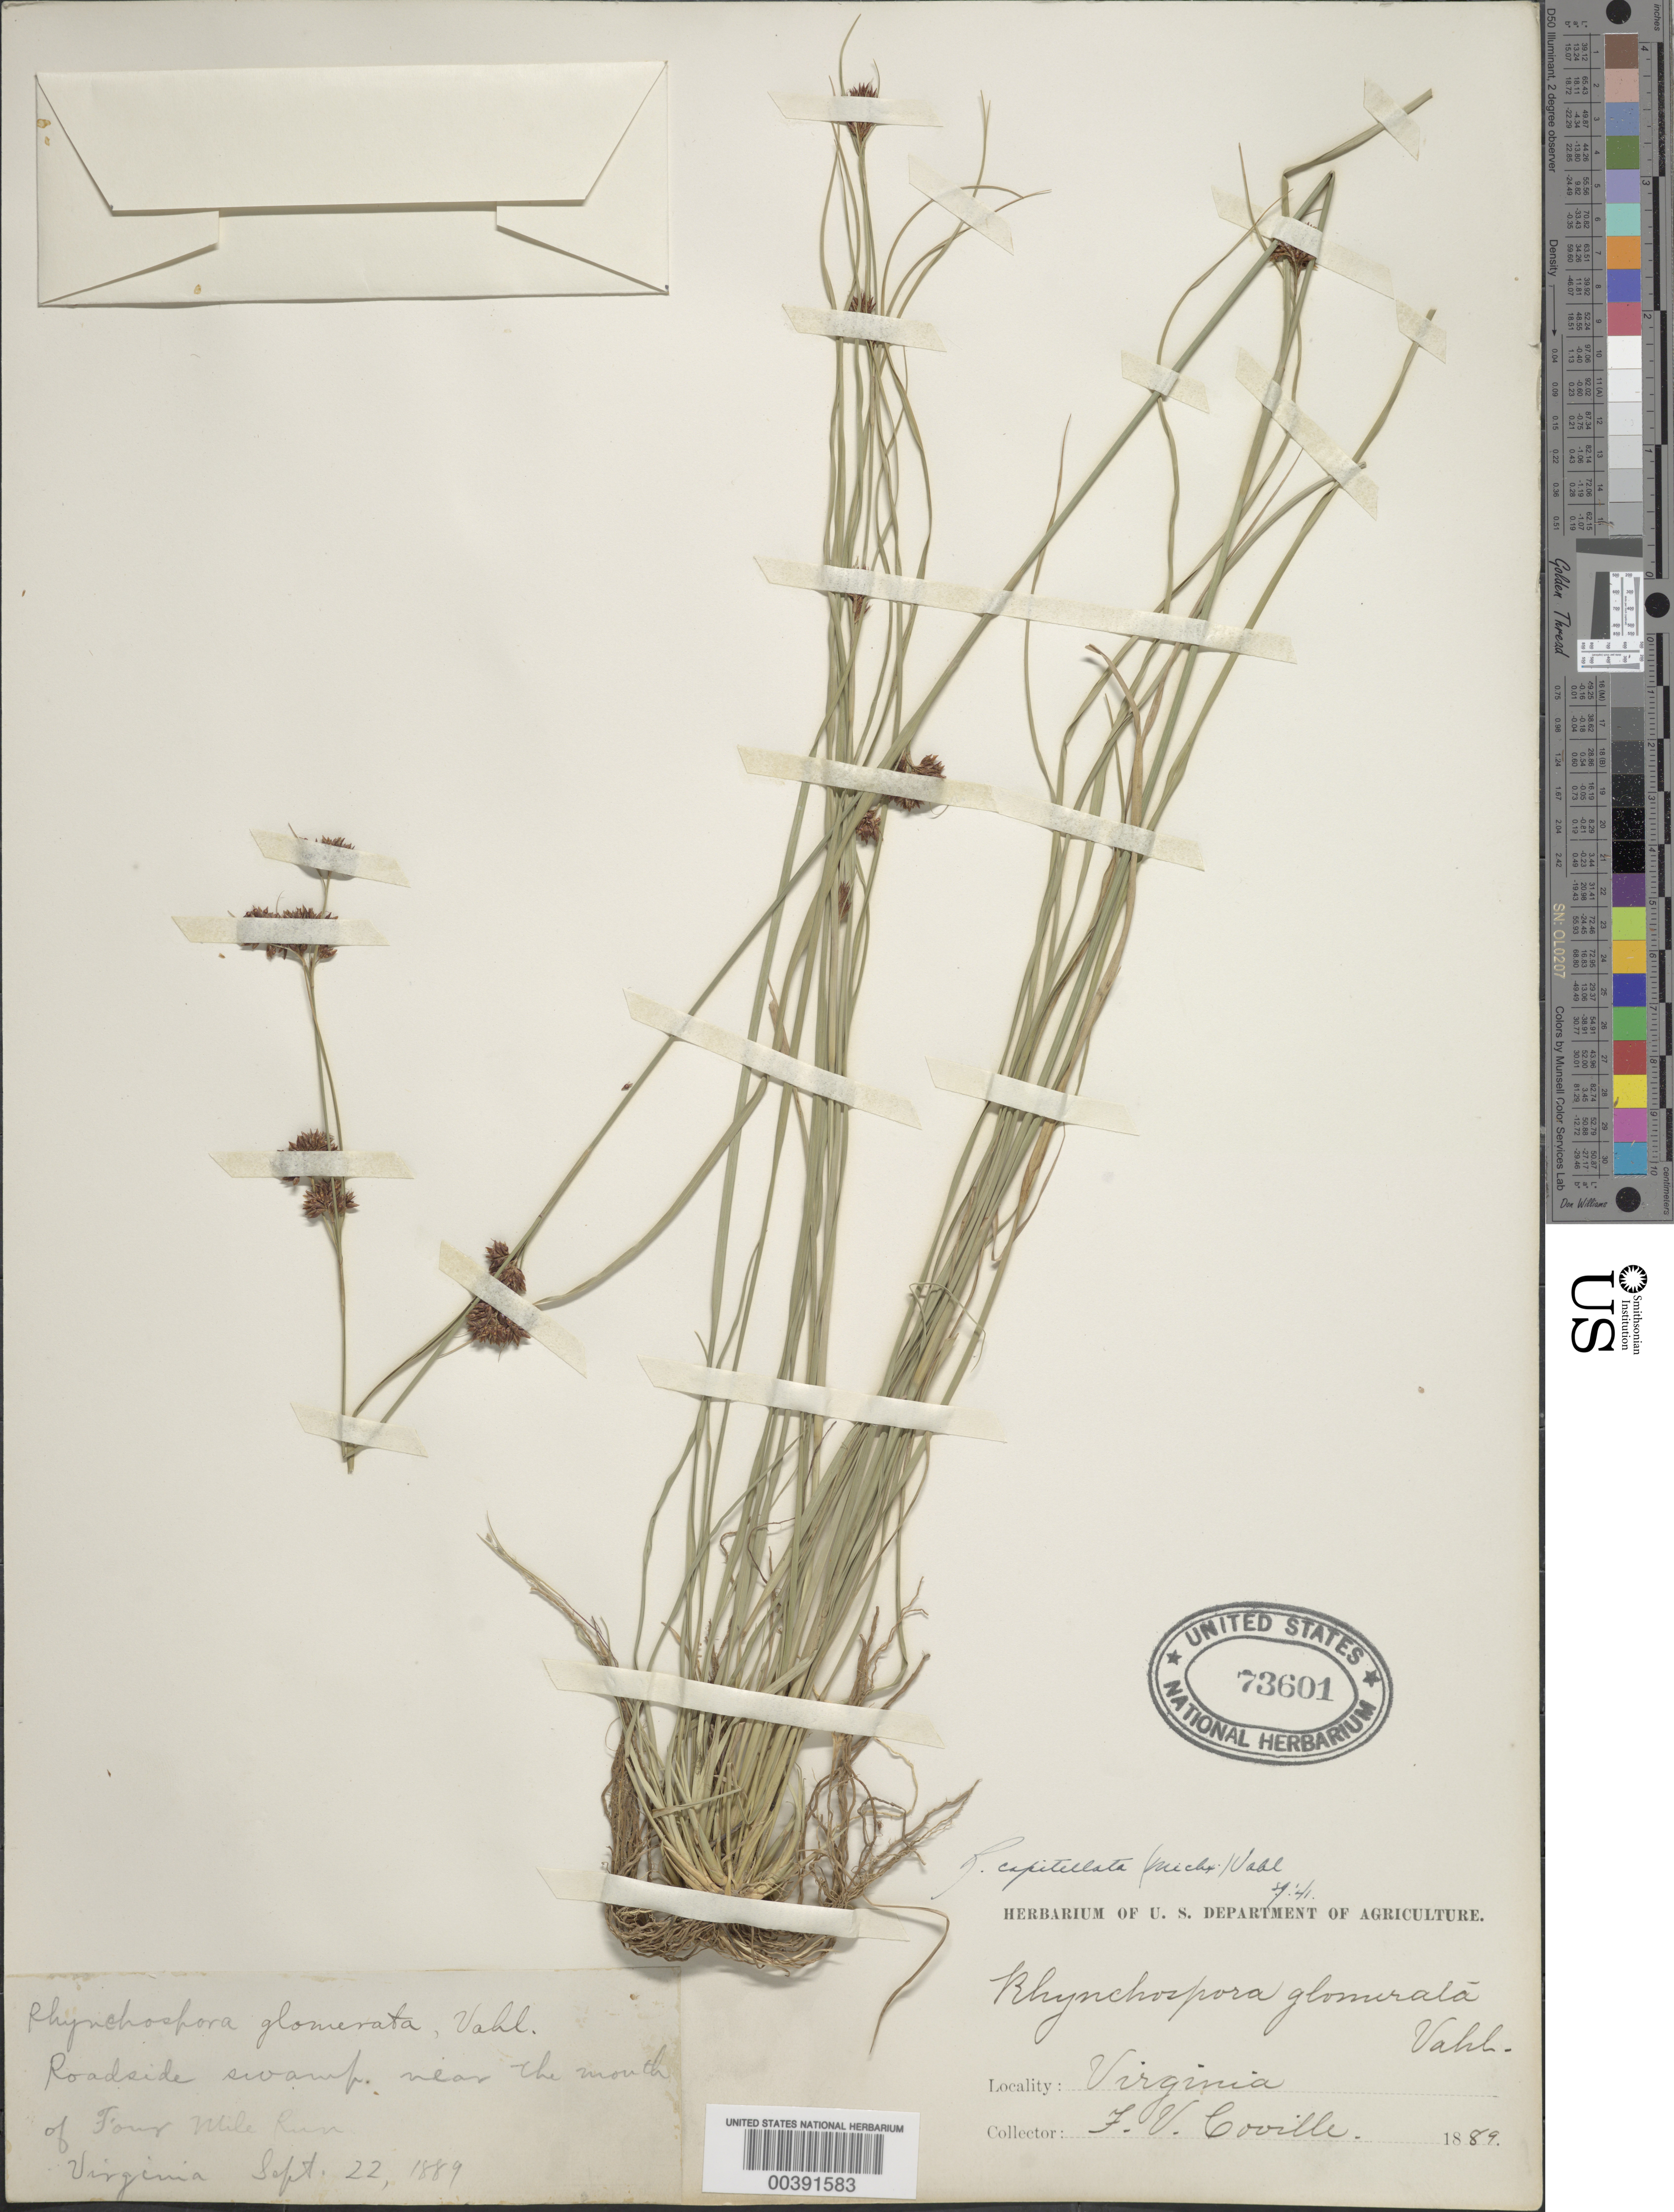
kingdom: Plantae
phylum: Tracheophyta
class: Liliopsida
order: Poales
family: Cyperaceae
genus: Rhynchospora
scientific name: Rhynchospora capitellata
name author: (Michx.) Vahl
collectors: F. V. Coville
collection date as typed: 22 Sep 1889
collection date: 1889-09-22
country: United States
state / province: Virginia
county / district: Arlington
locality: Mouth of Four Mile Run vicinity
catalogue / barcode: US 73601